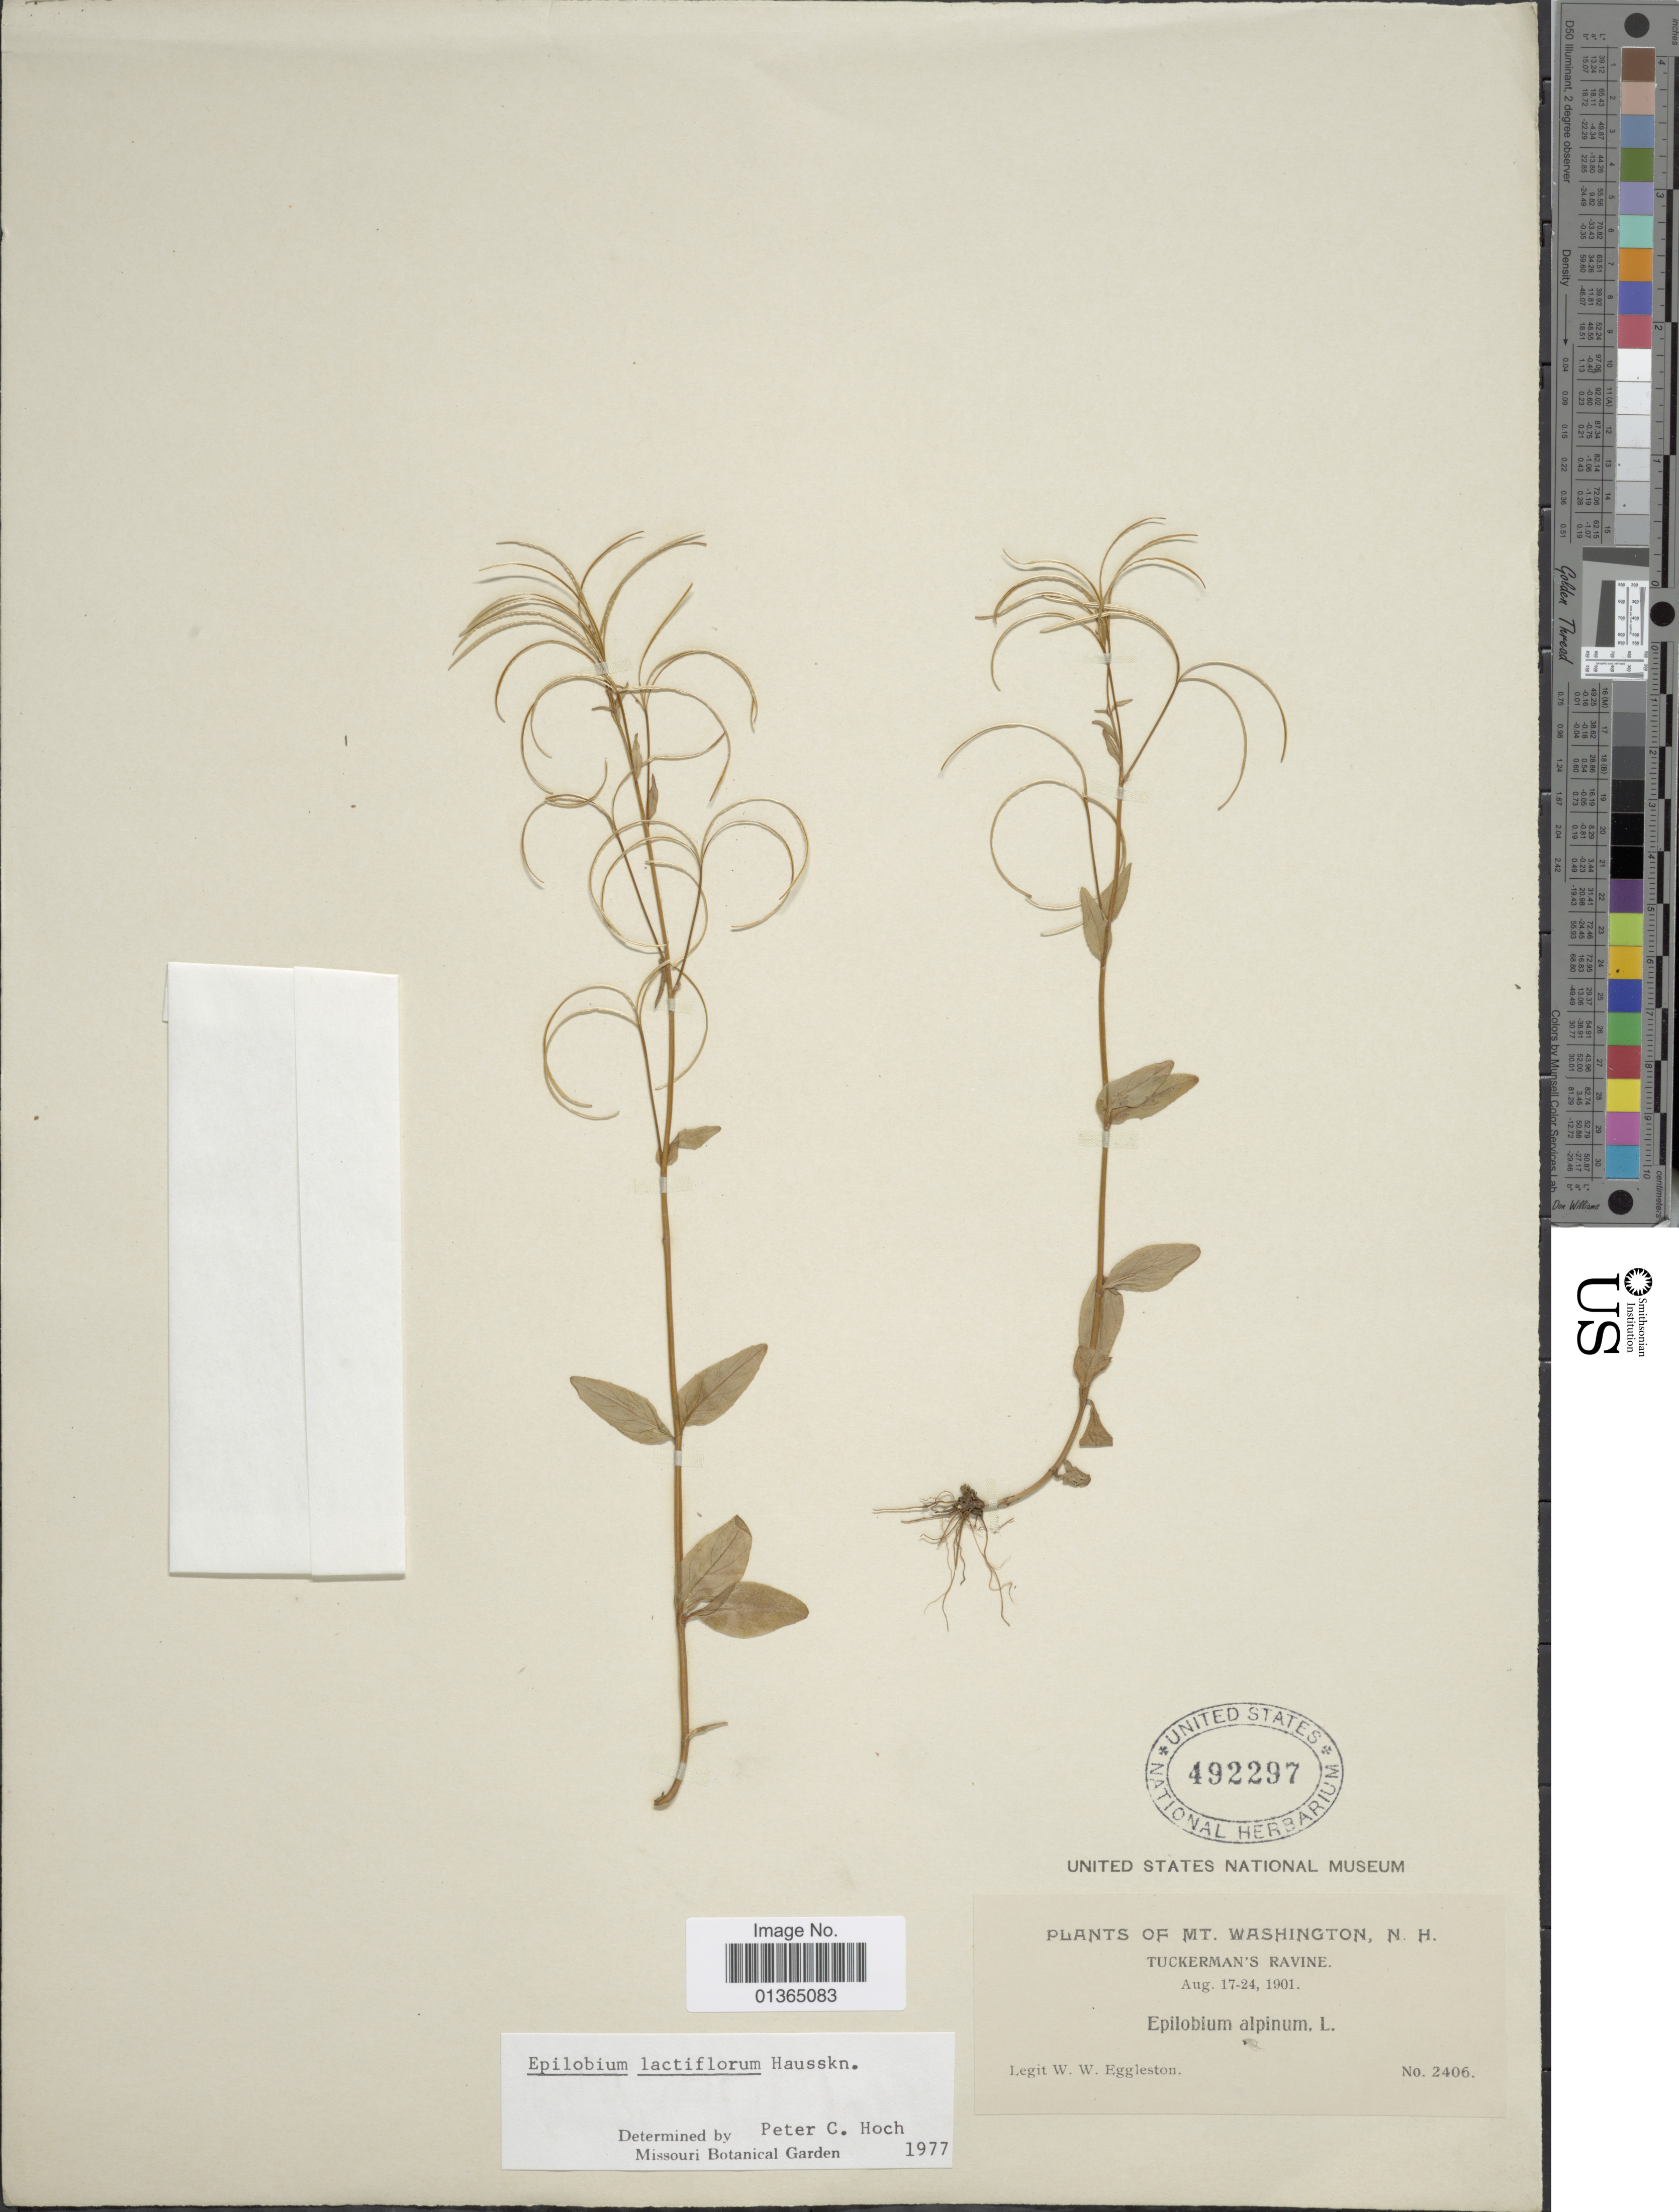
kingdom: Plantae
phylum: Tracheophyta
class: Magnoliopsida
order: Myrtales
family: Onagraceae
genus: Epilobium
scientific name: Epilobium lactiflorum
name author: Hausskn.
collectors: W. W. Eggleston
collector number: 2406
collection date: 1901-08-17/1901-08-24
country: United States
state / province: New Hampshire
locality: Mt. Washington. Tuckerman's Ravine.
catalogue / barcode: US 492297